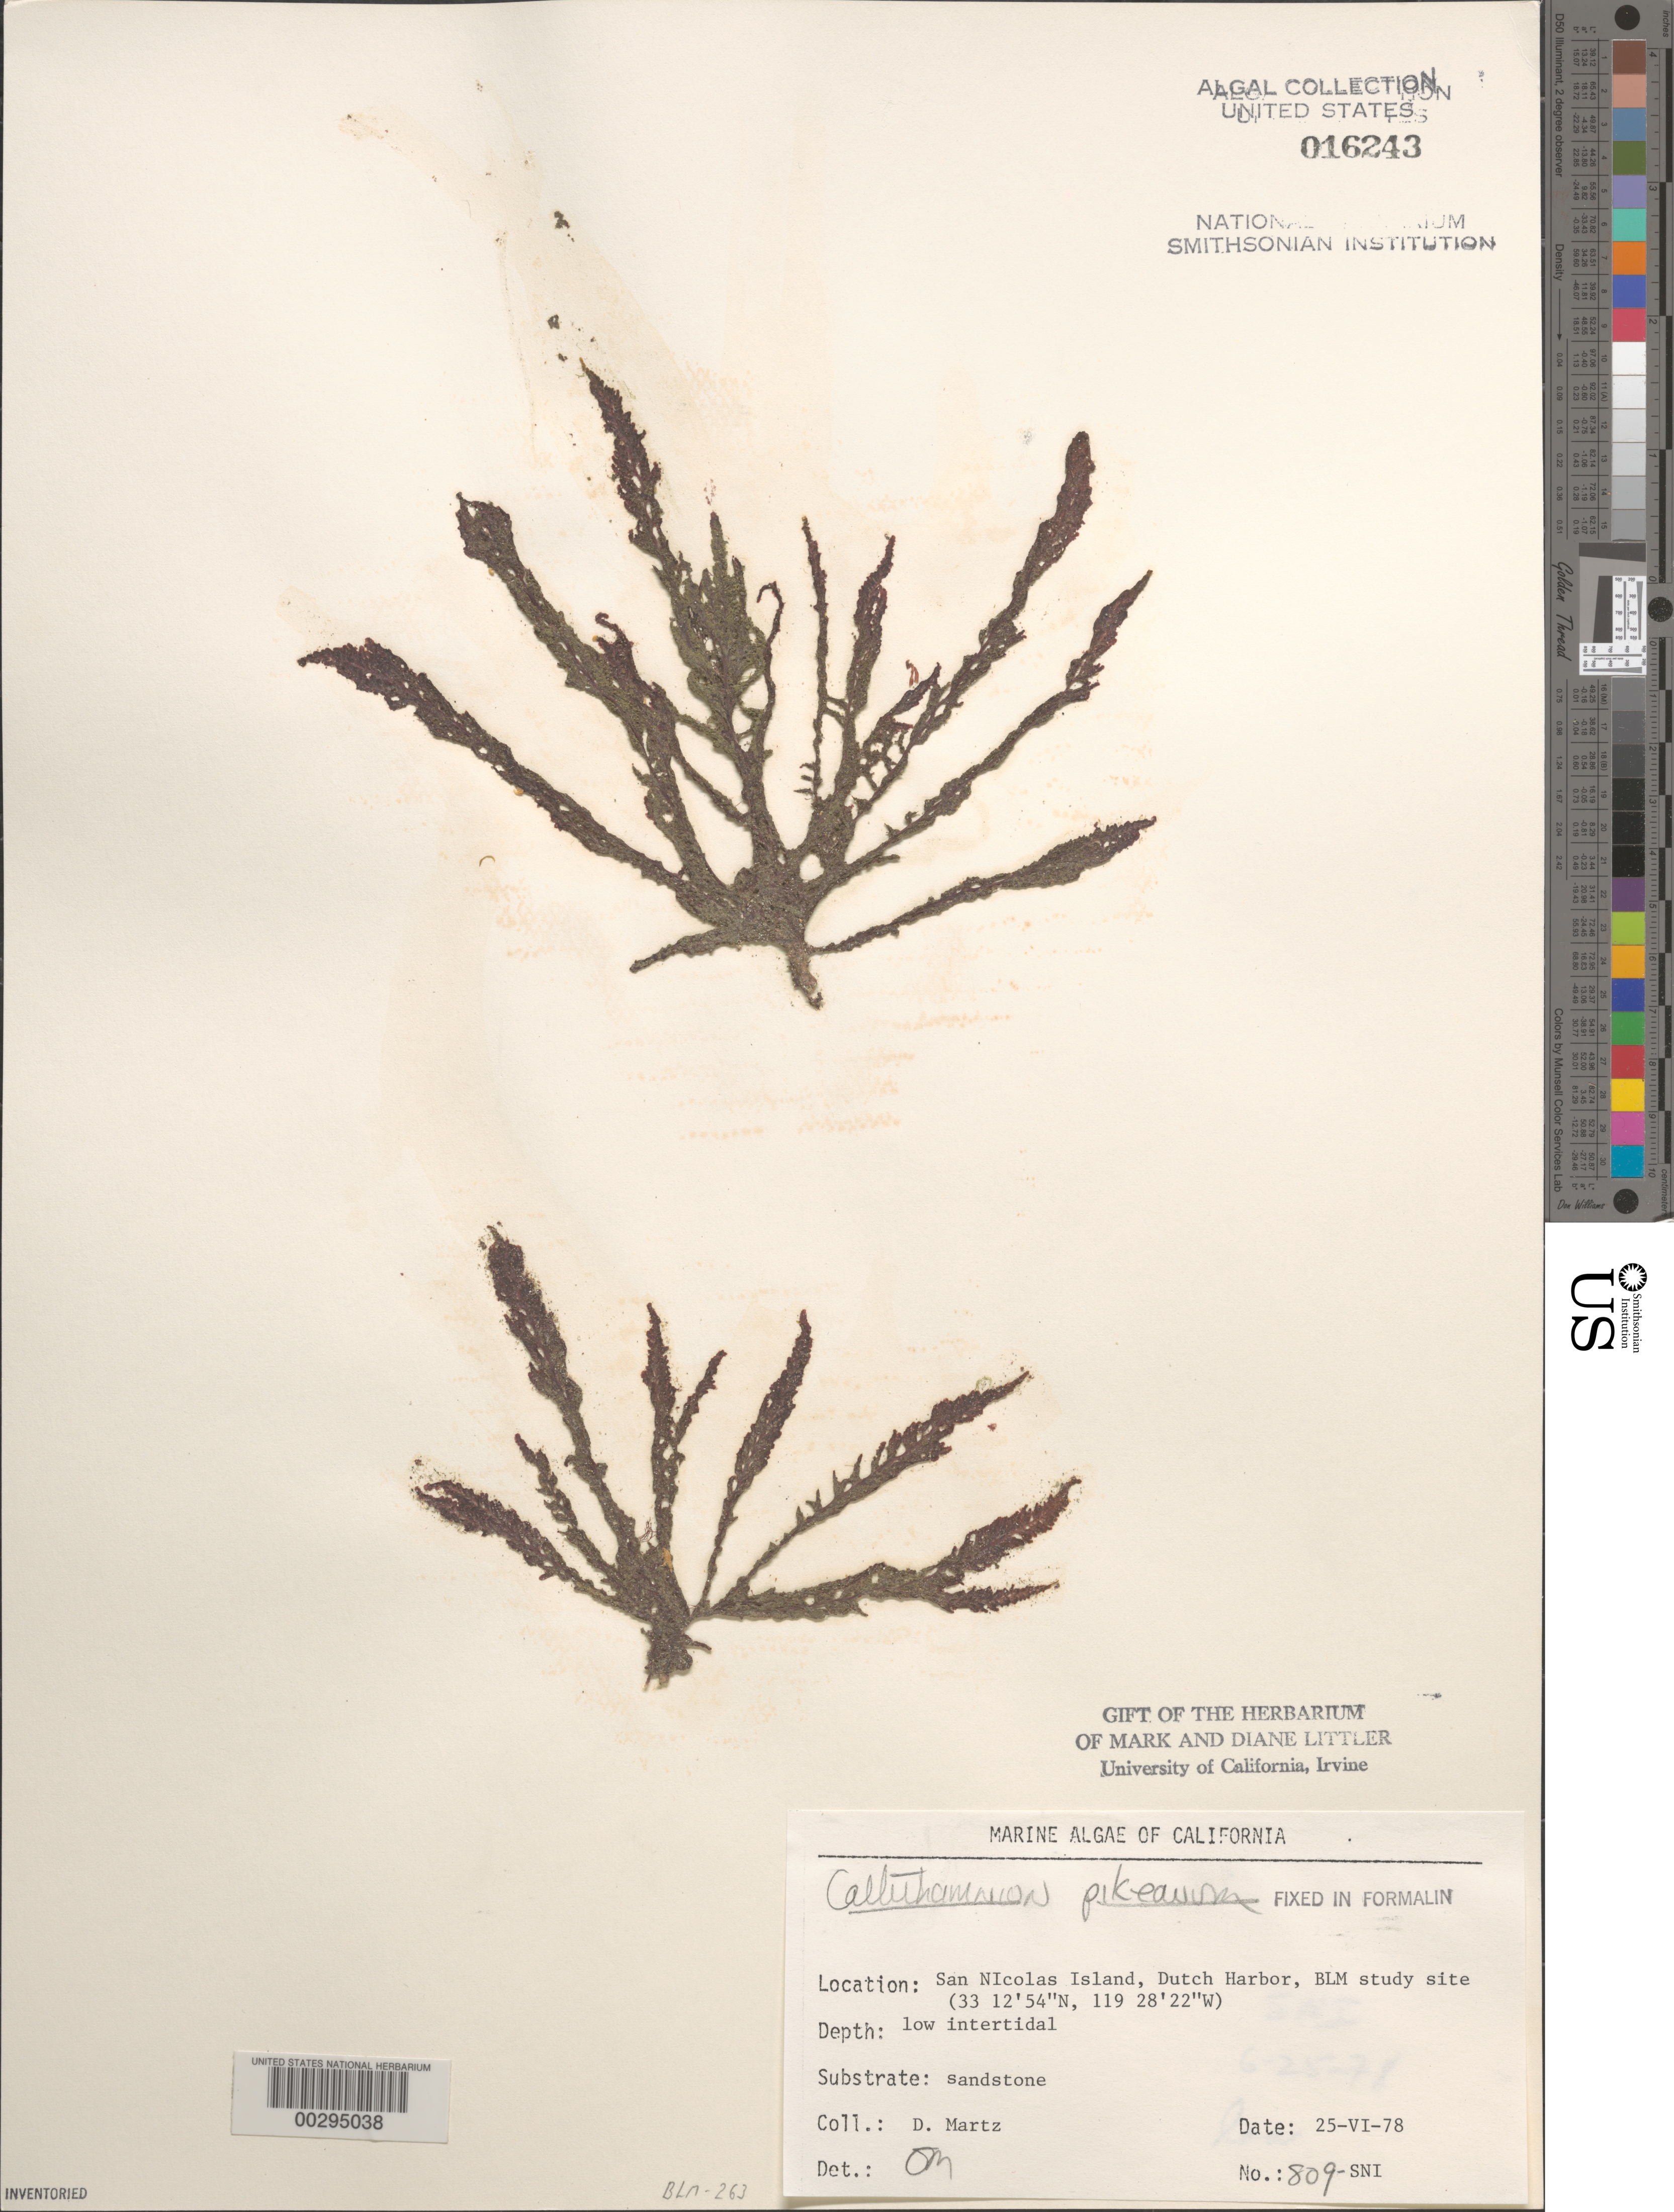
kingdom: Plantae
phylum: Rhodophyta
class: Florideophyceae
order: Ceramiales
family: Callithamniaceae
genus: Callithamnion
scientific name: Callithamnion pikeanum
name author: Harv.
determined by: Murray, S. N.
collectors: D. Martz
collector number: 809-sni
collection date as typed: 25 Jun 1978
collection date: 1978-06-25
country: United States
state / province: California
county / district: Ventura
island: San Nicolas Island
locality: Dutch Harbor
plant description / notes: BLM-SOCALBIGHT Rocky Intertidal Survey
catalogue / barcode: US 16243